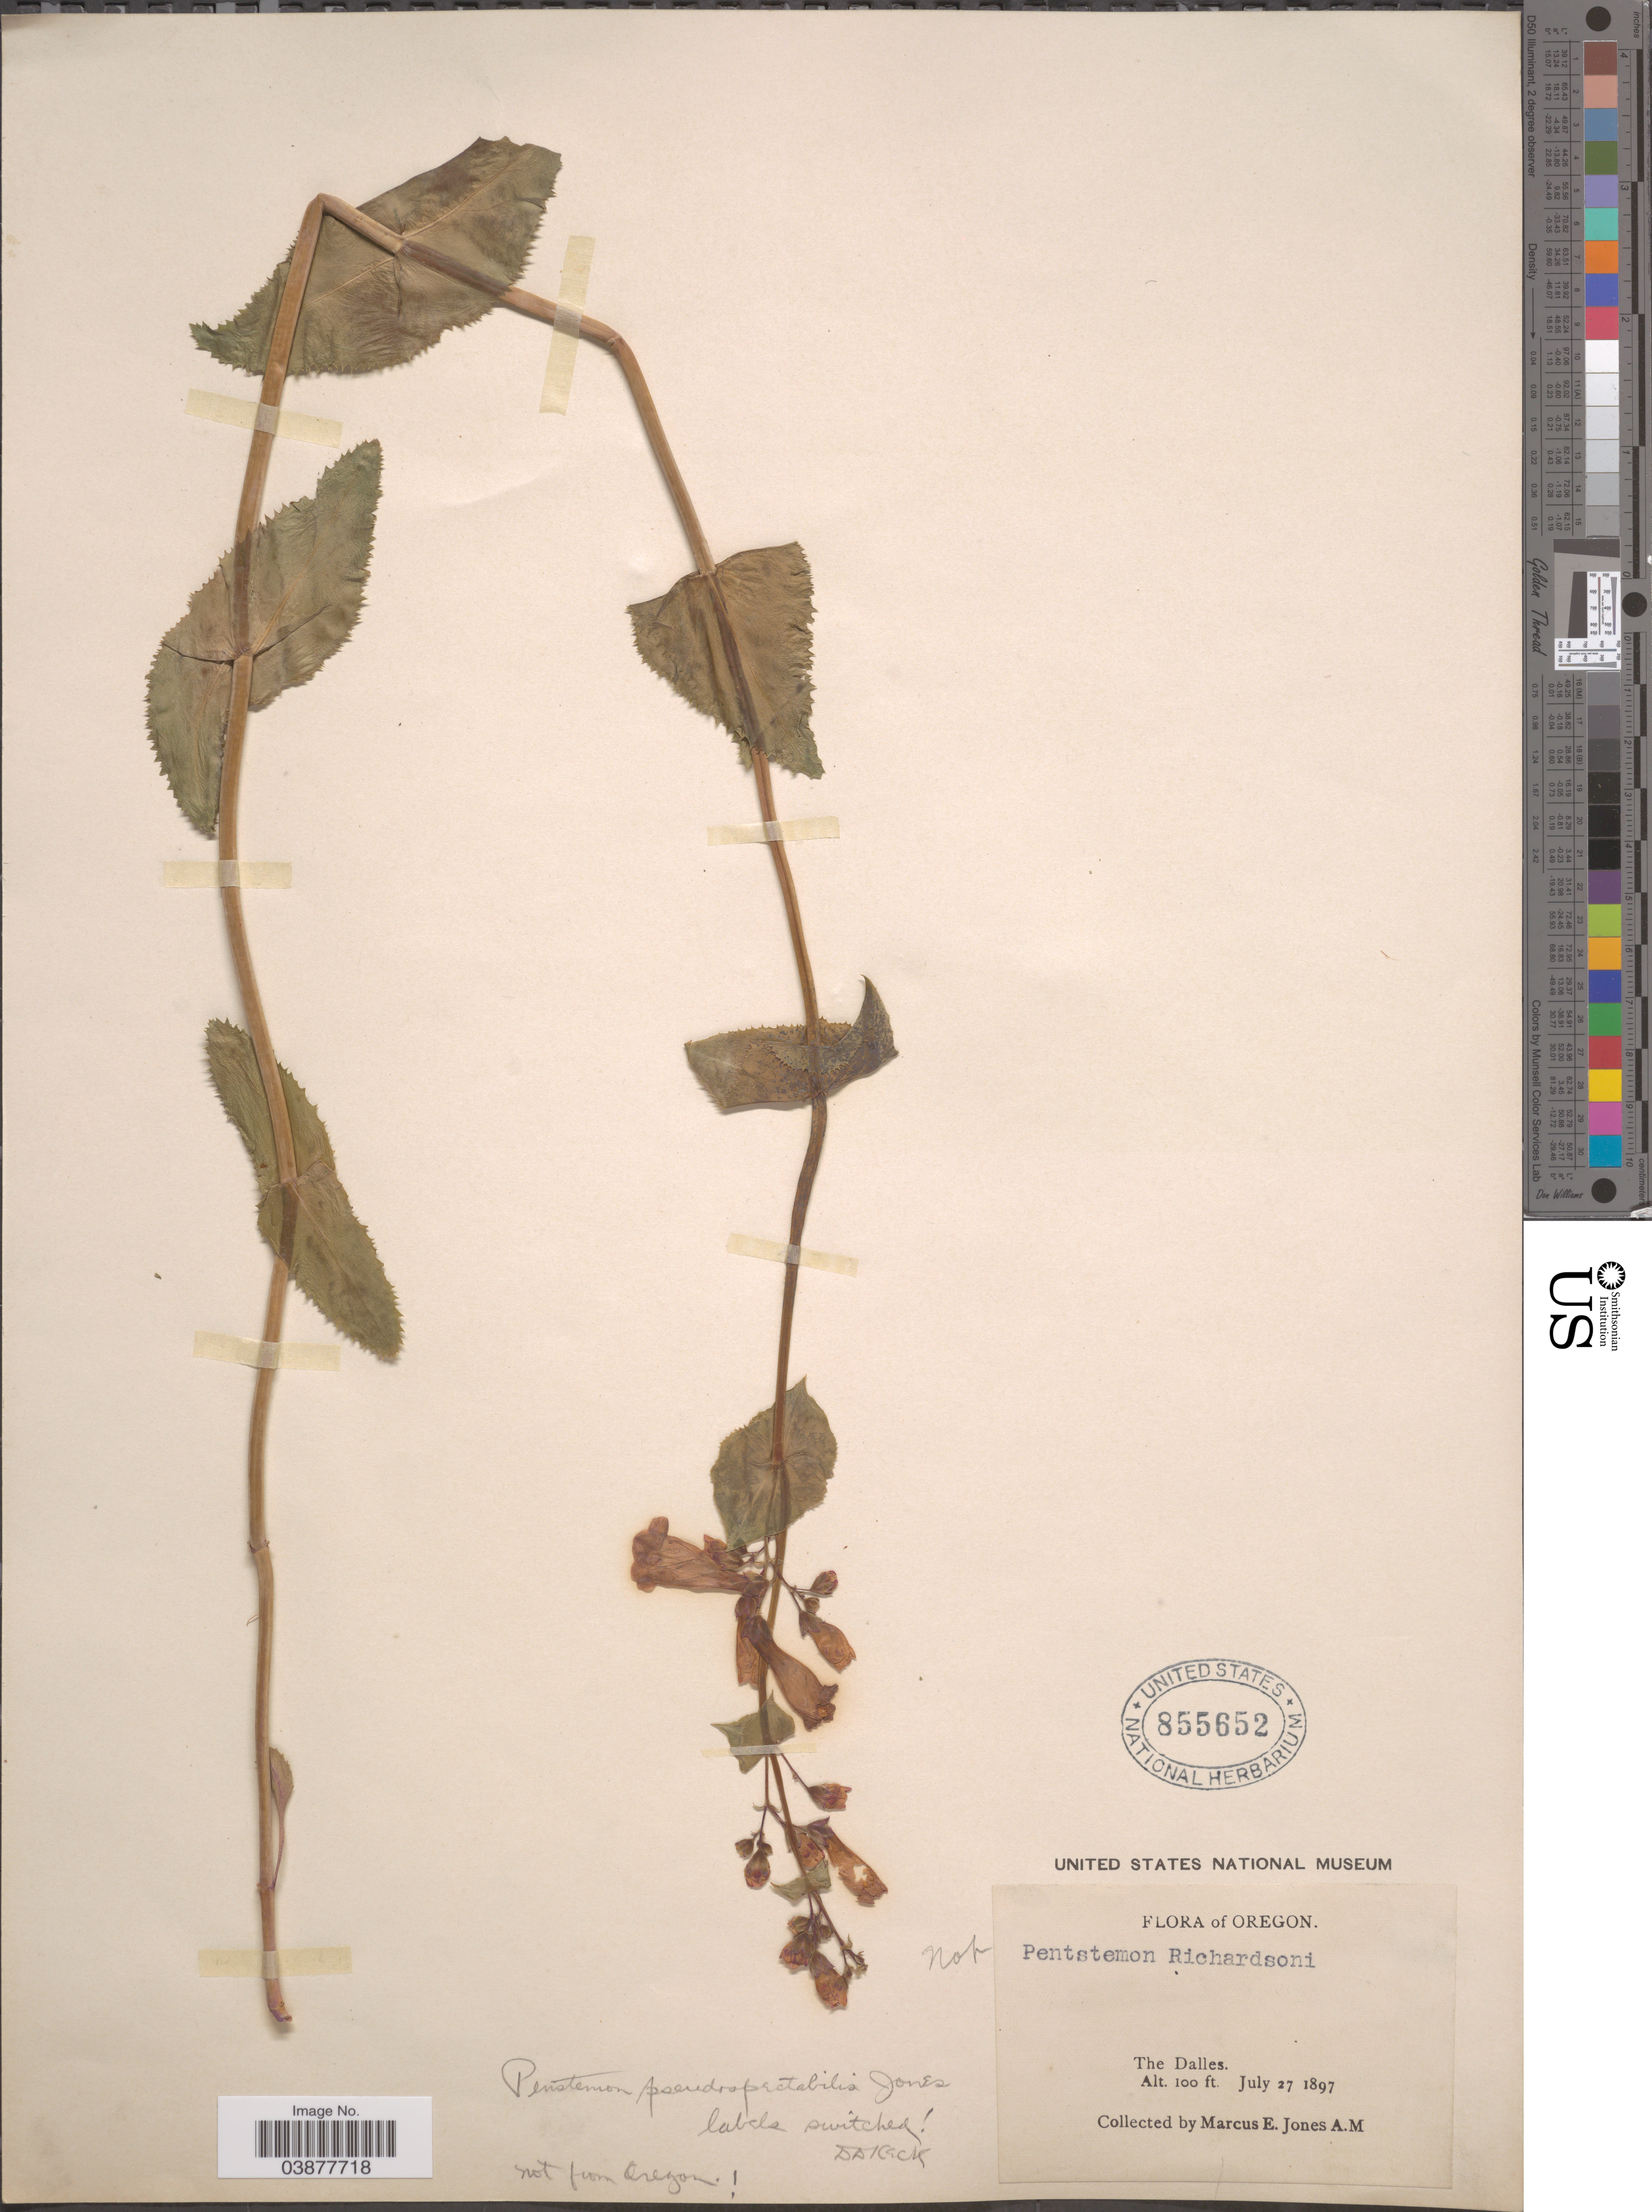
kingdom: Plantae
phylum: Tracheophyta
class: Magnoliopsida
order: Lamiales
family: Plantaginaceae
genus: Penstemon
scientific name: Penstemon richardsonii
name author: Douglas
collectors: M. E. Jones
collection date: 1897-07-27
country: United States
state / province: Oregon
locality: The Dalles.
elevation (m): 30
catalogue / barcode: US 855652